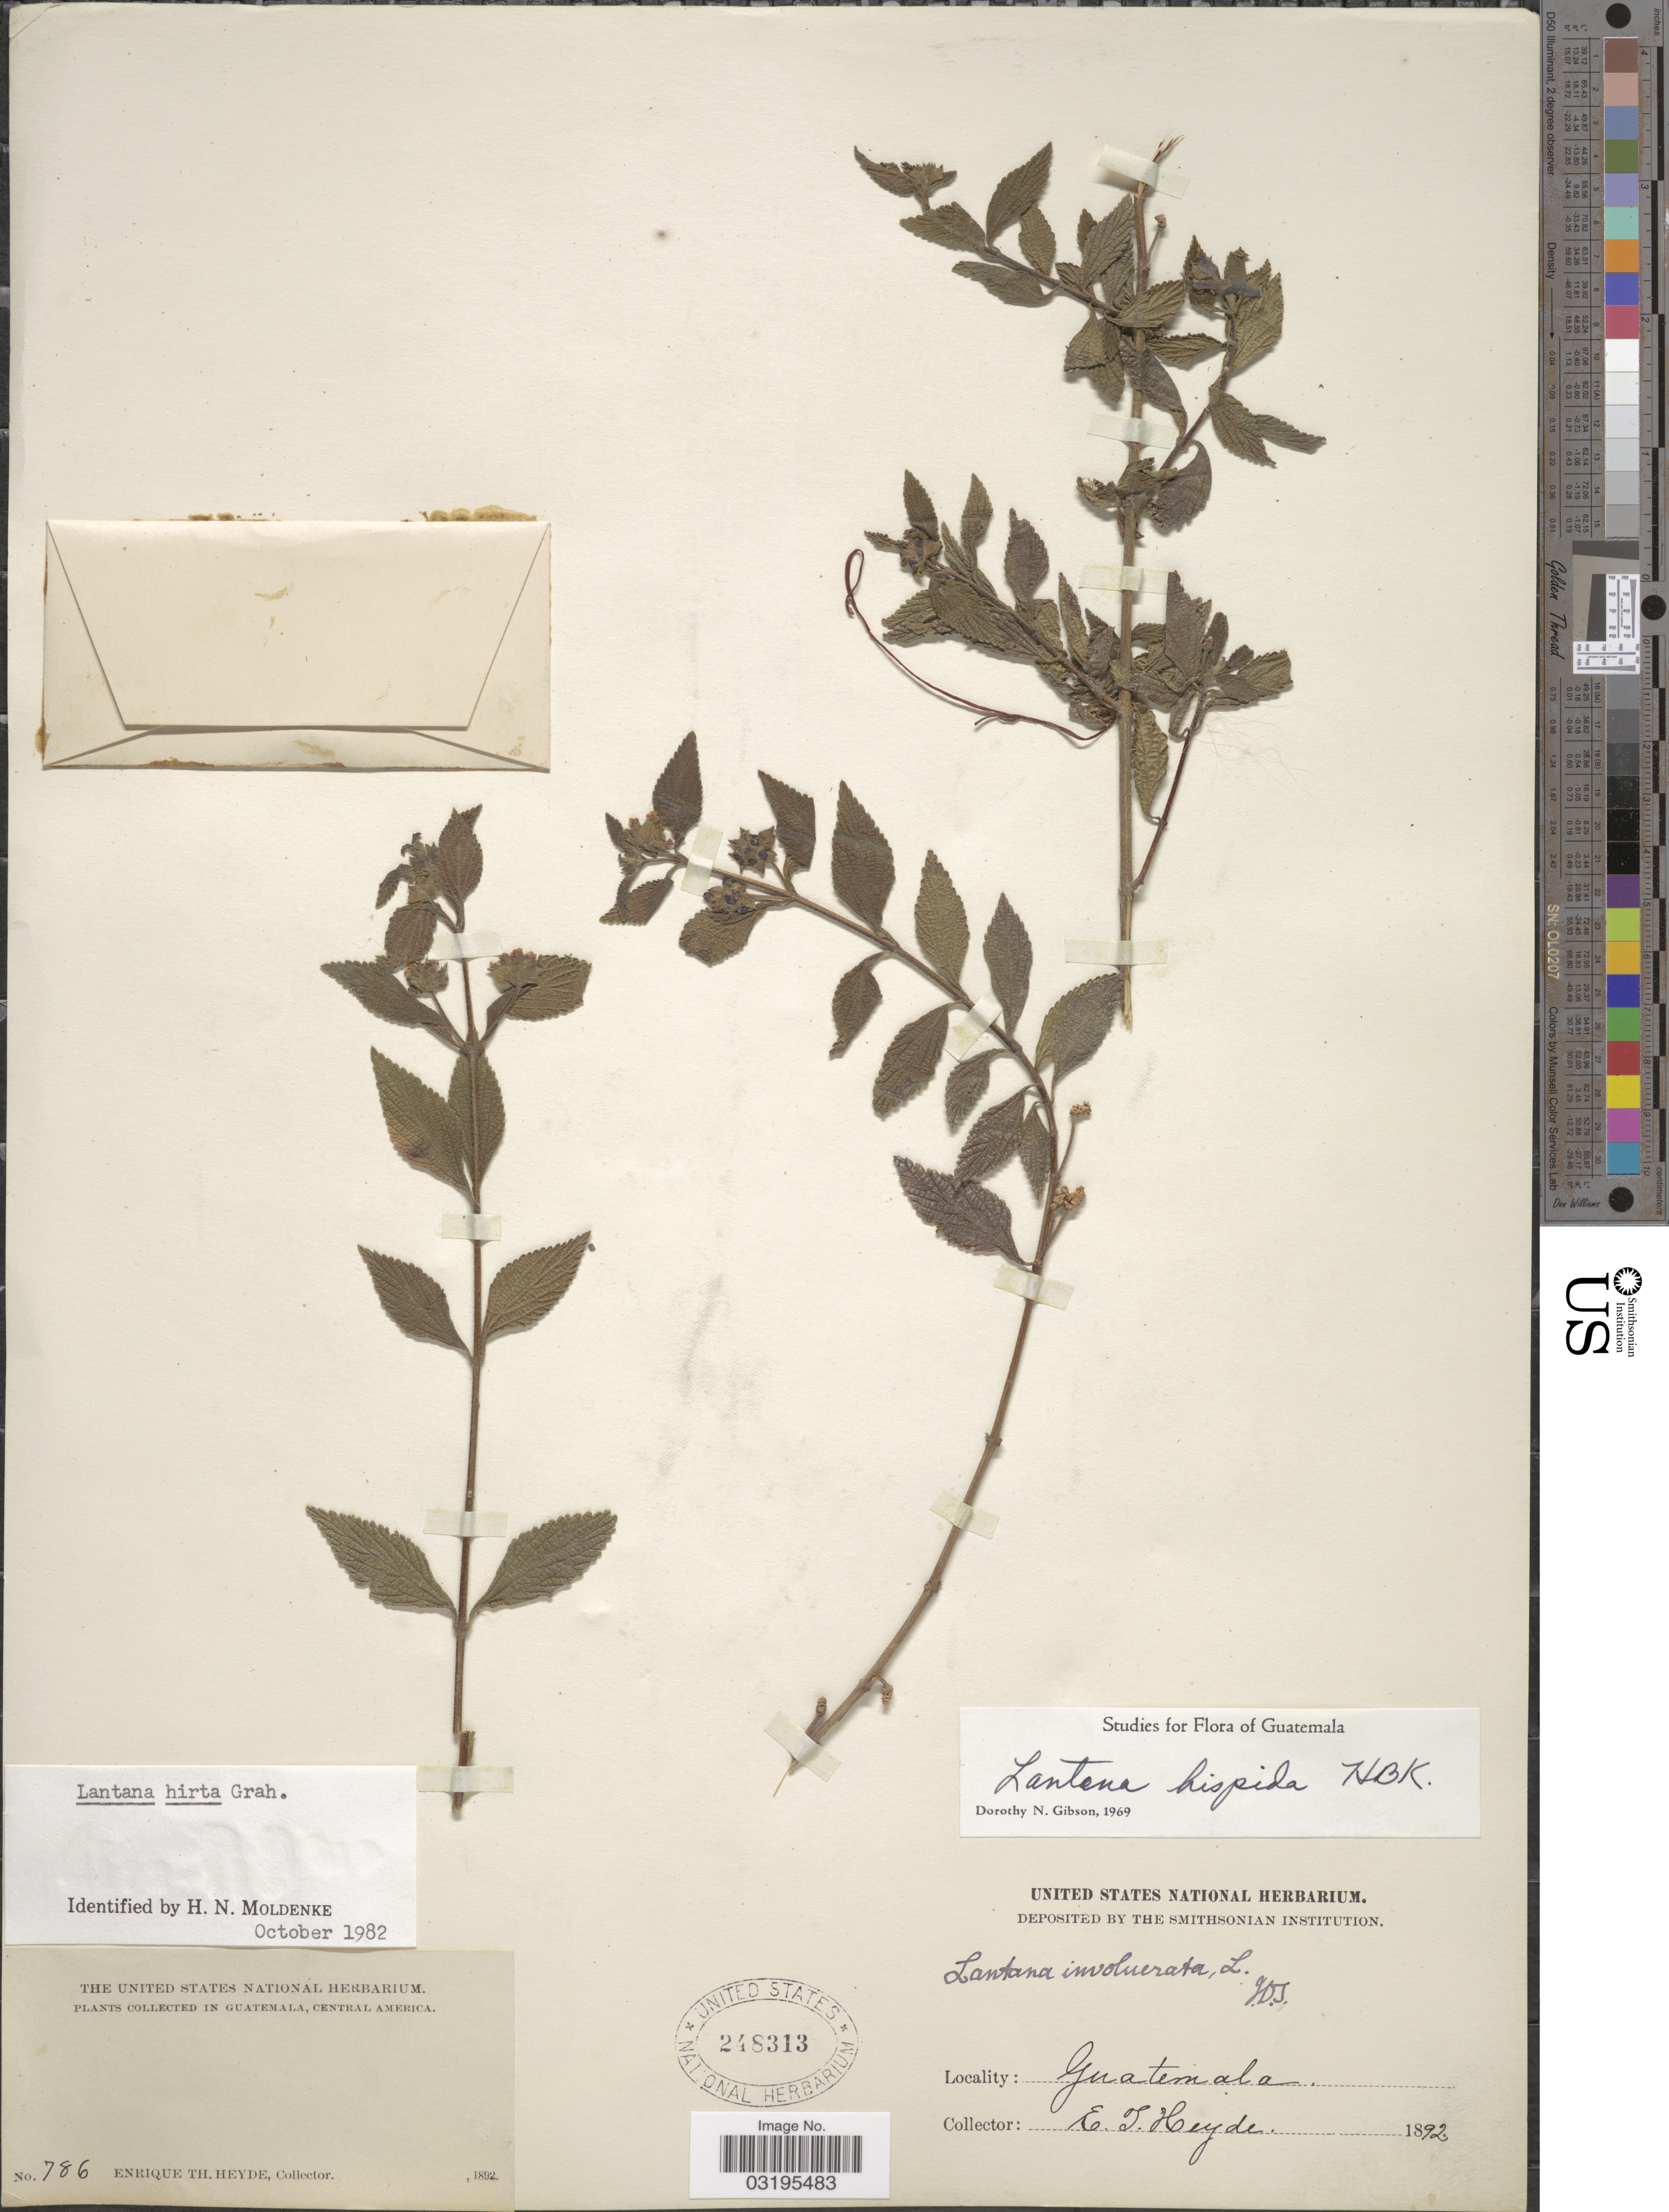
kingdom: Plantae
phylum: Tracheophyta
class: Magnoliopsida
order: Lamiales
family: Verbenaceae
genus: Lantana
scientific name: Lantana hirta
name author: Graham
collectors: E. T. Heyde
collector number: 786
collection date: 1892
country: Guatemala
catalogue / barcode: US 248313